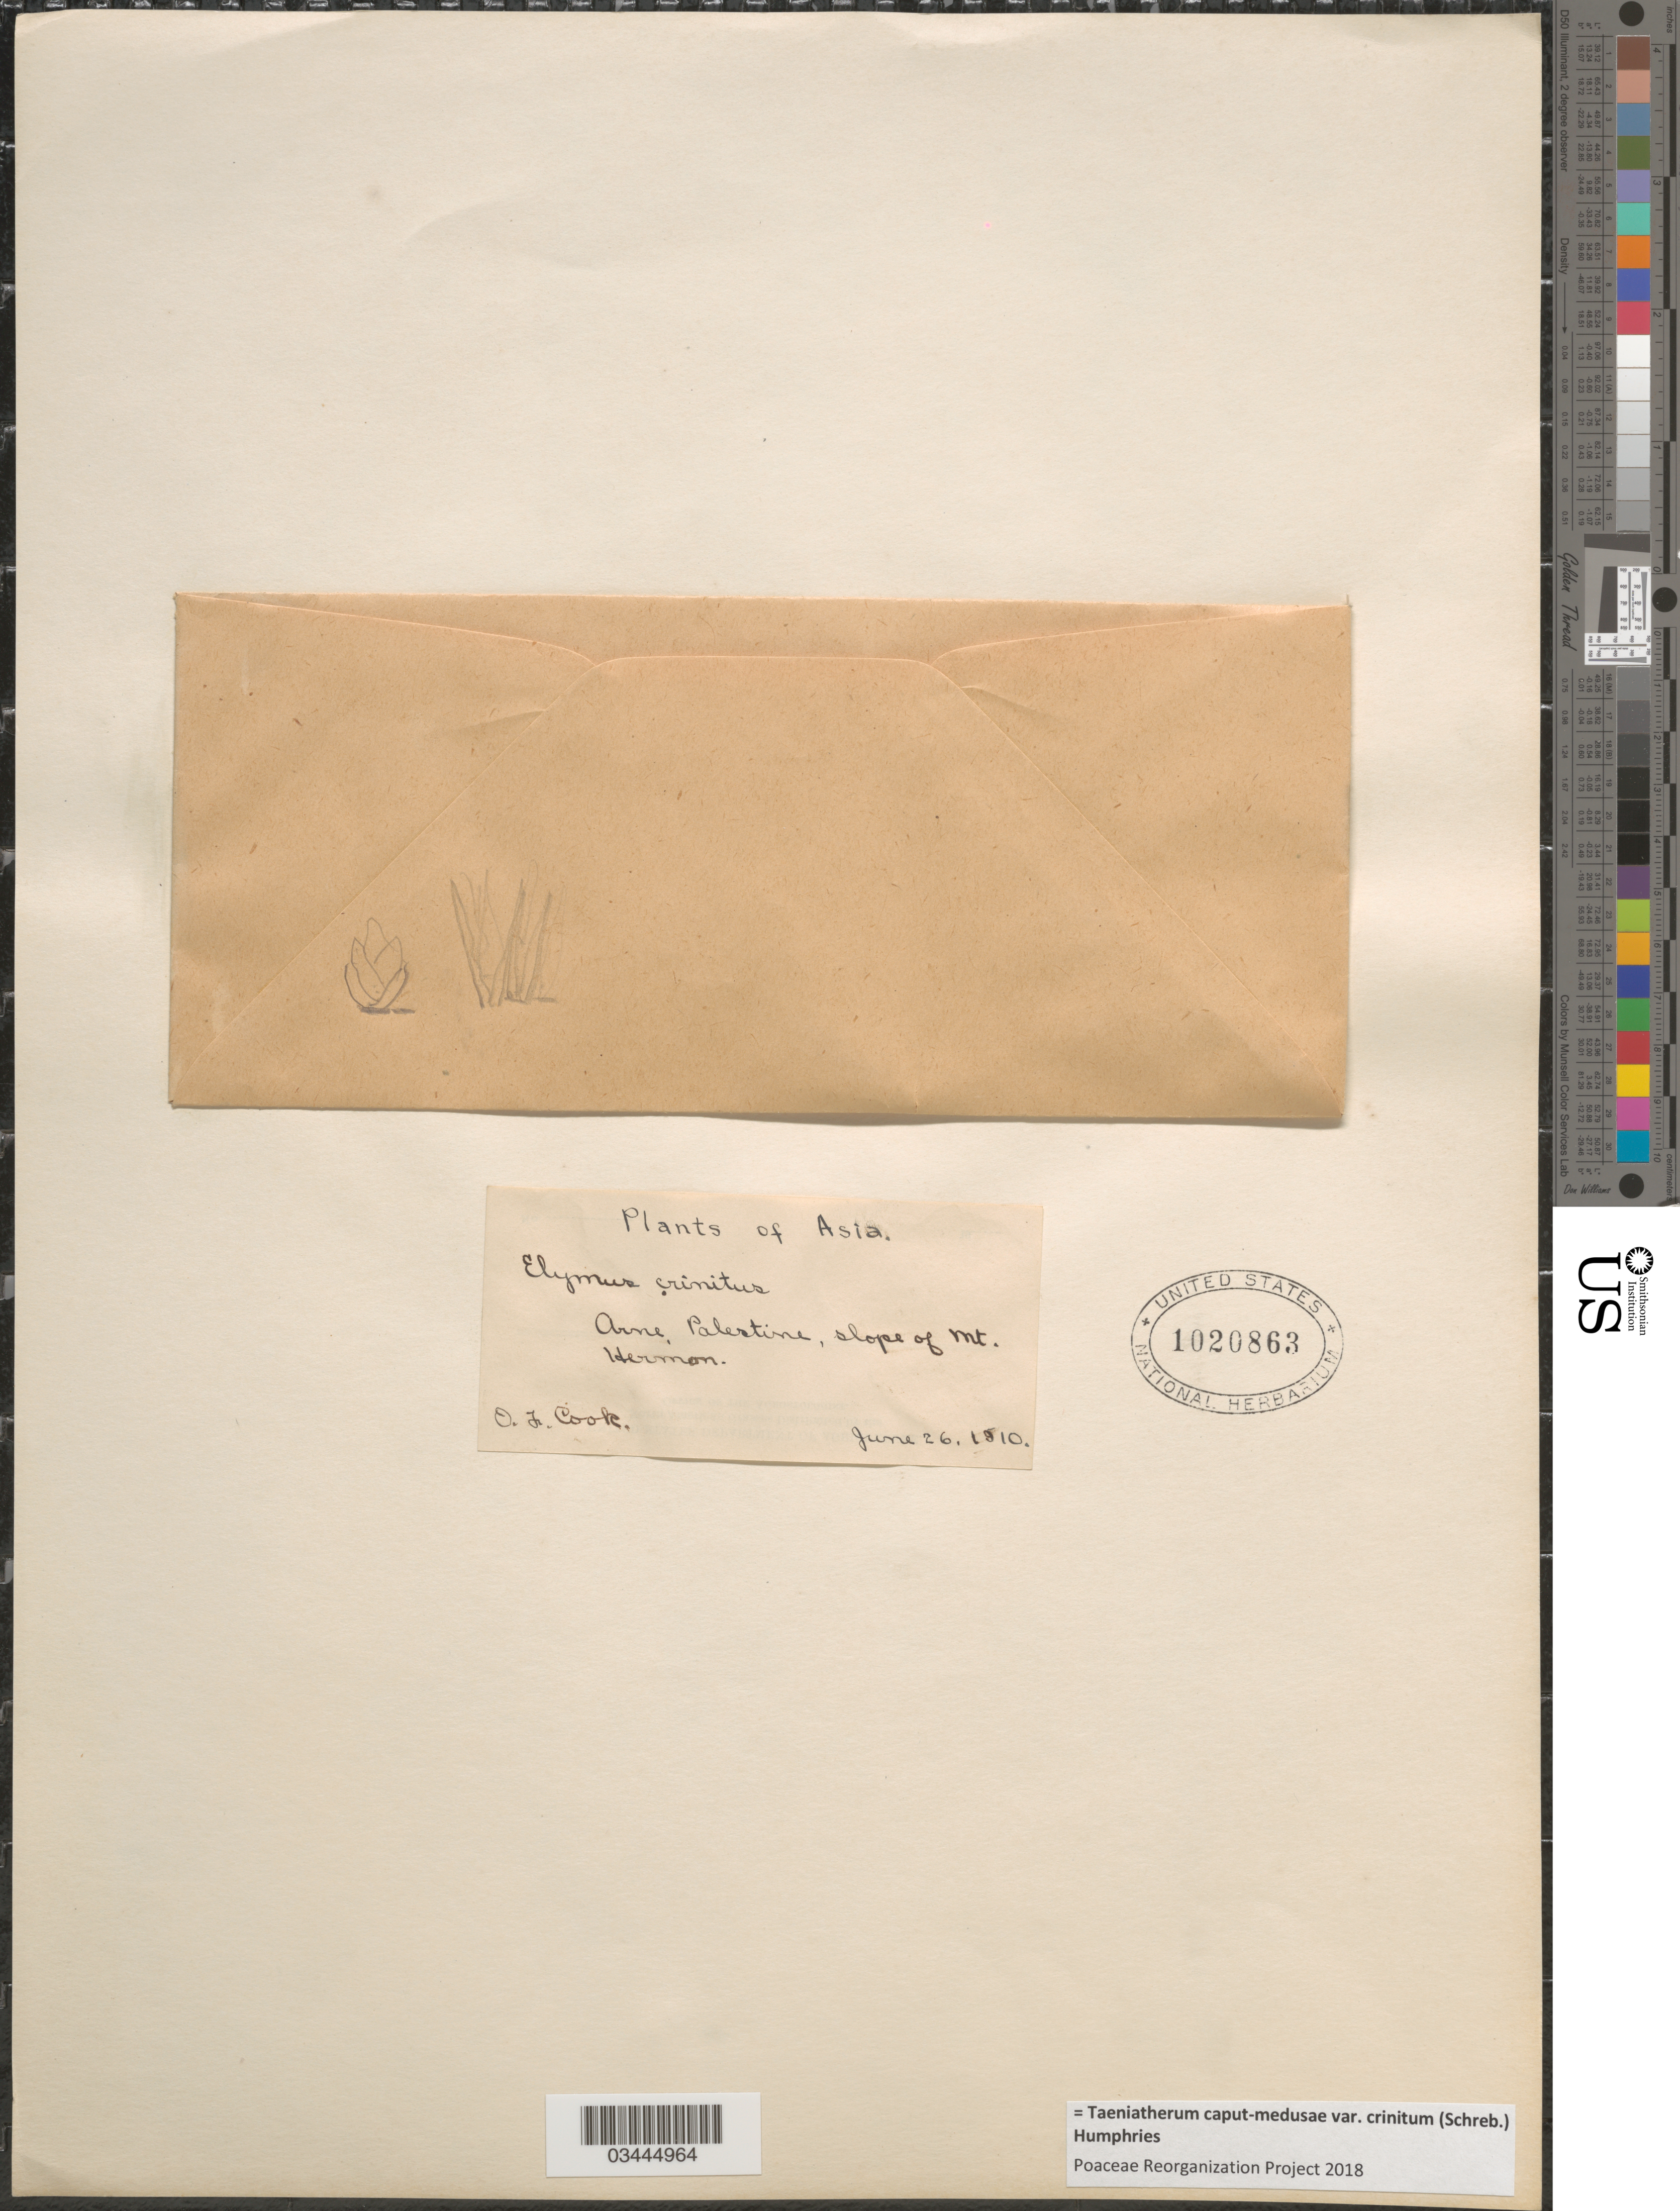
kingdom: Plantae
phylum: Tracheophyta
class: Liliopsida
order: Poales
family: Poaceae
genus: Taeniatherum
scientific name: Taeniatherum caput-medusae var. crinitum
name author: (Schreb.) Humphries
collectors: O. F. Cook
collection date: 1910-06-26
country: Israel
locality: Asia. Arne, Palestine, slope of Mt. Hermon.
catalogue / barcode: US 1020863